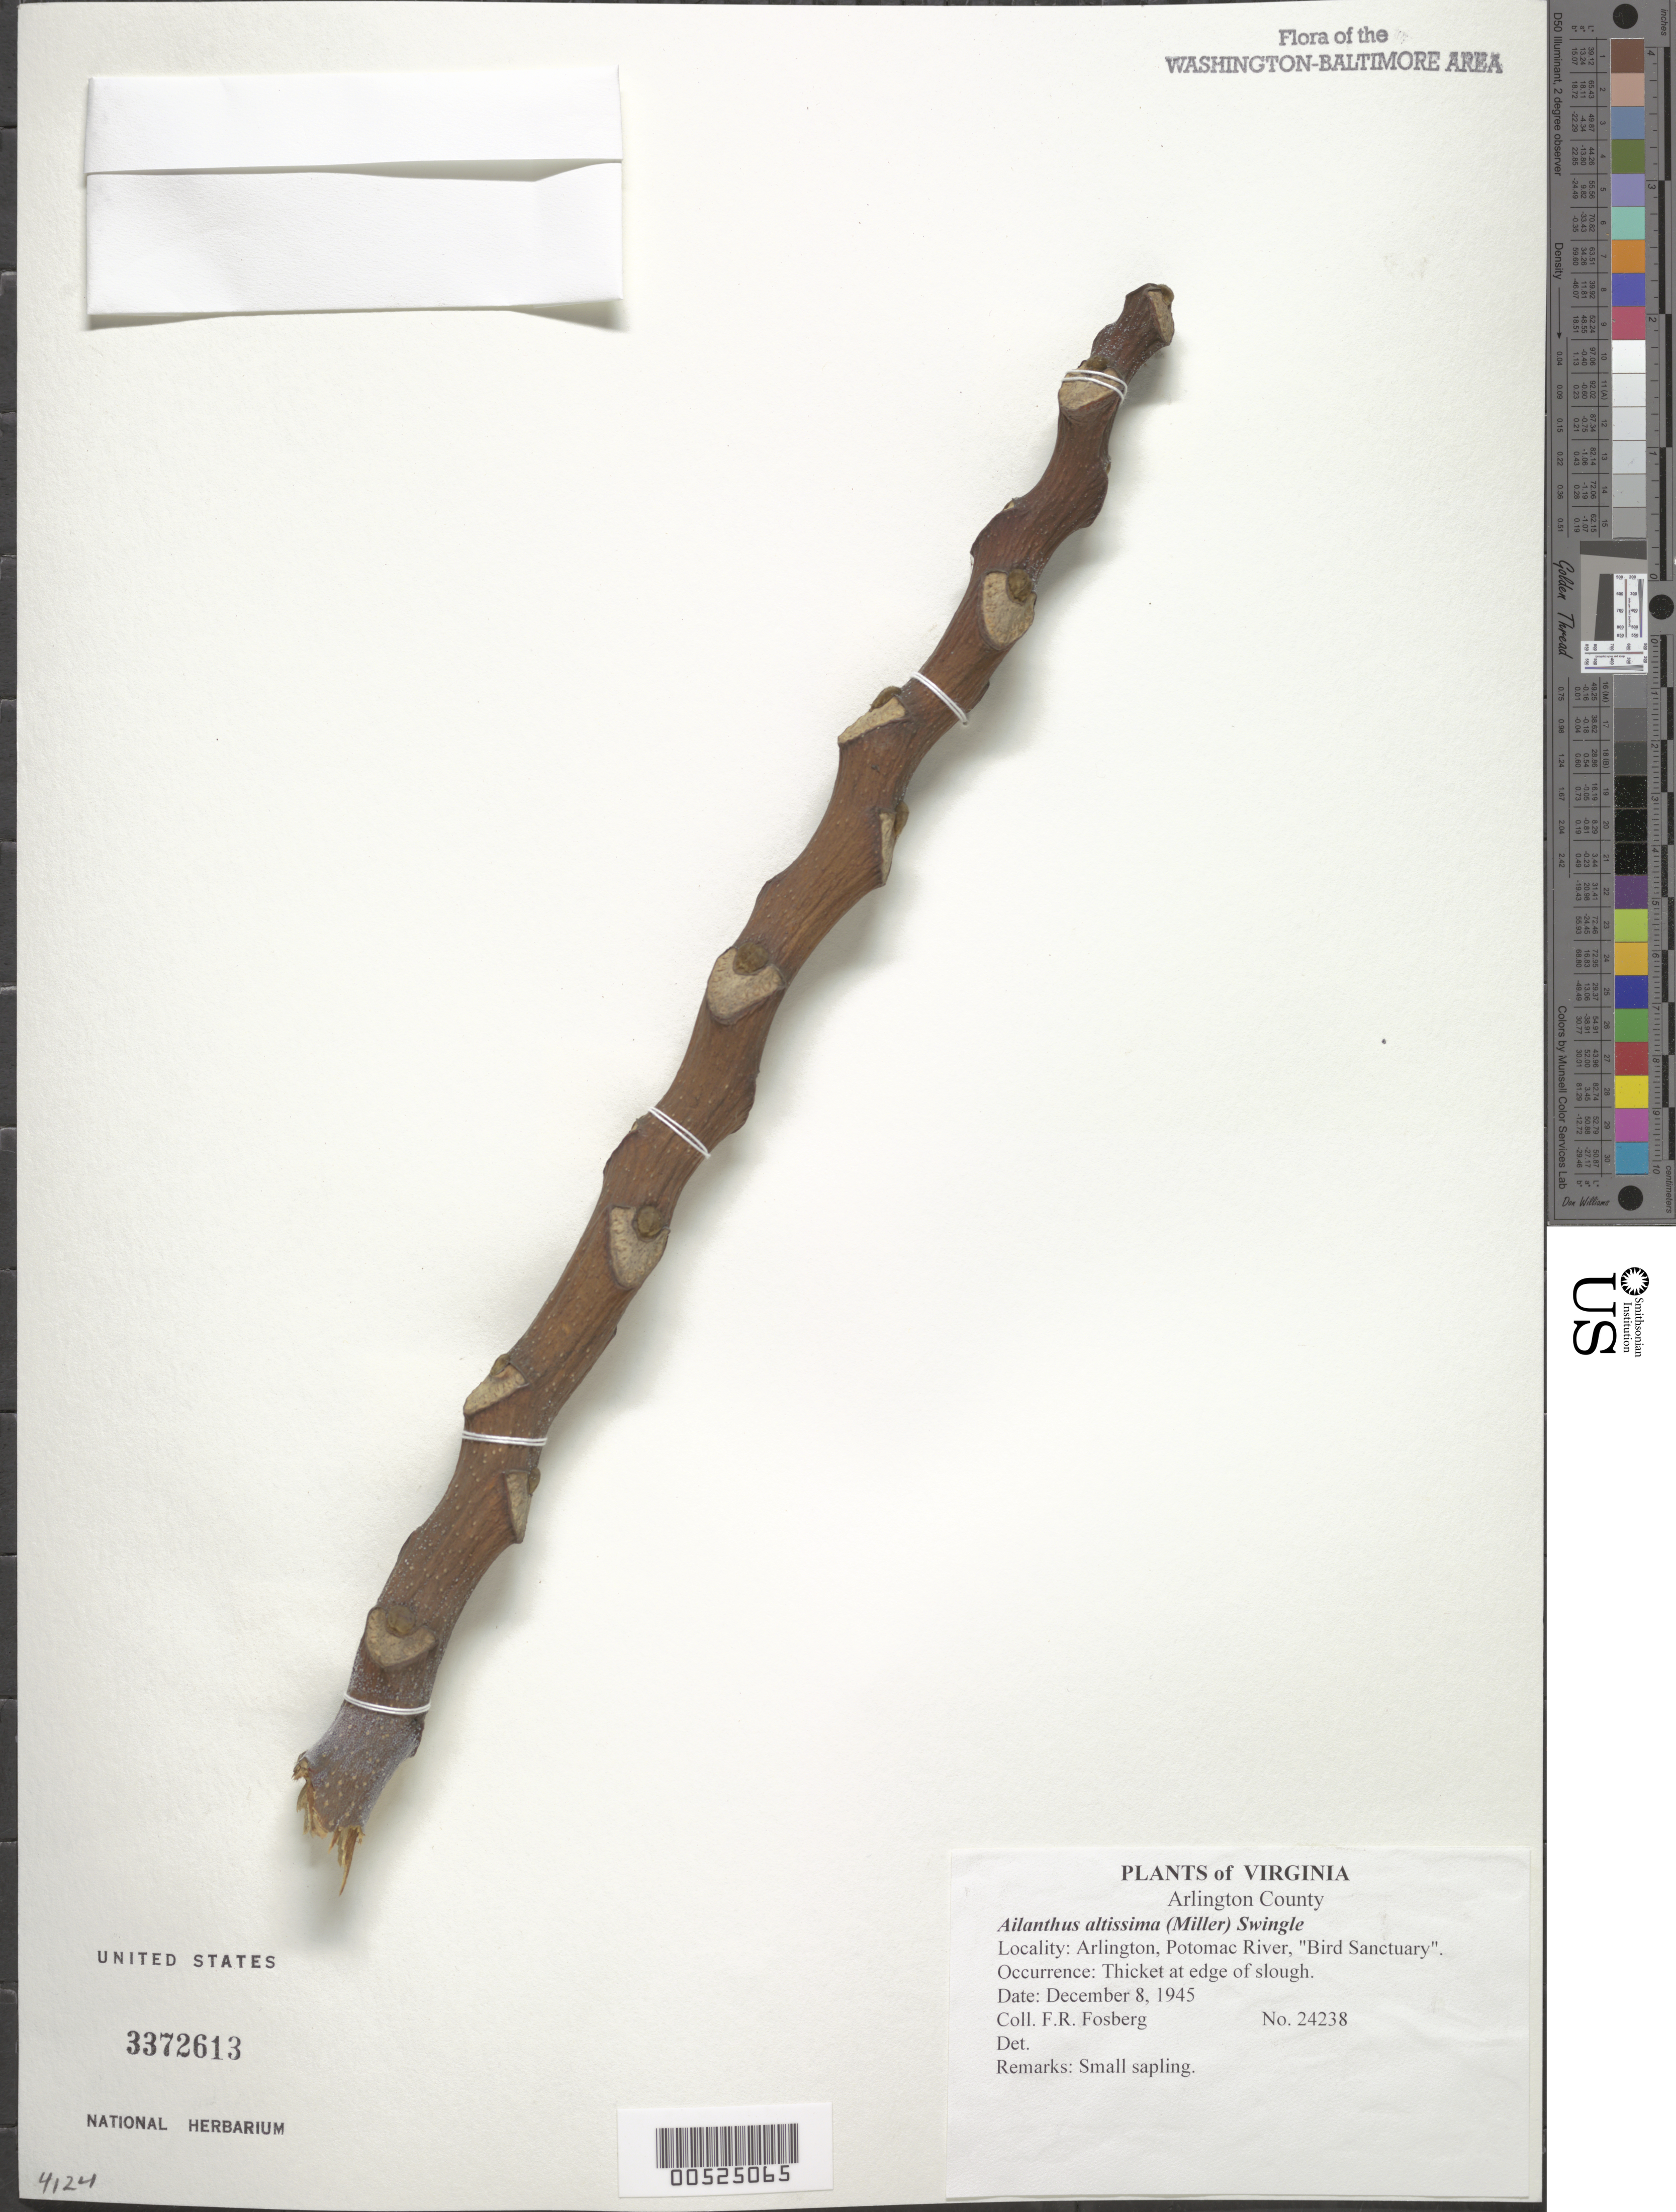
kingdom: Plantae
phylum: Tracheophyta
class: Magnoliopsida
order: Sapindales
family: Simaroubaceae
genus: Ailanthus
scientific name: Ailanthus altissima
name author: (Mill.) Swingle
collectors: F. R. Fosberg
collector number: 24238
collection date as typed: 08 Dec 1945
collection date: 1945-12-08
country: United States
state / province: Virginia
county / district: Arlington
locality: Arlington, Potomac River, "Bird Sanctuary".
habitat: Thicket at edge of slough.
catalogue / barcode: US 3372613